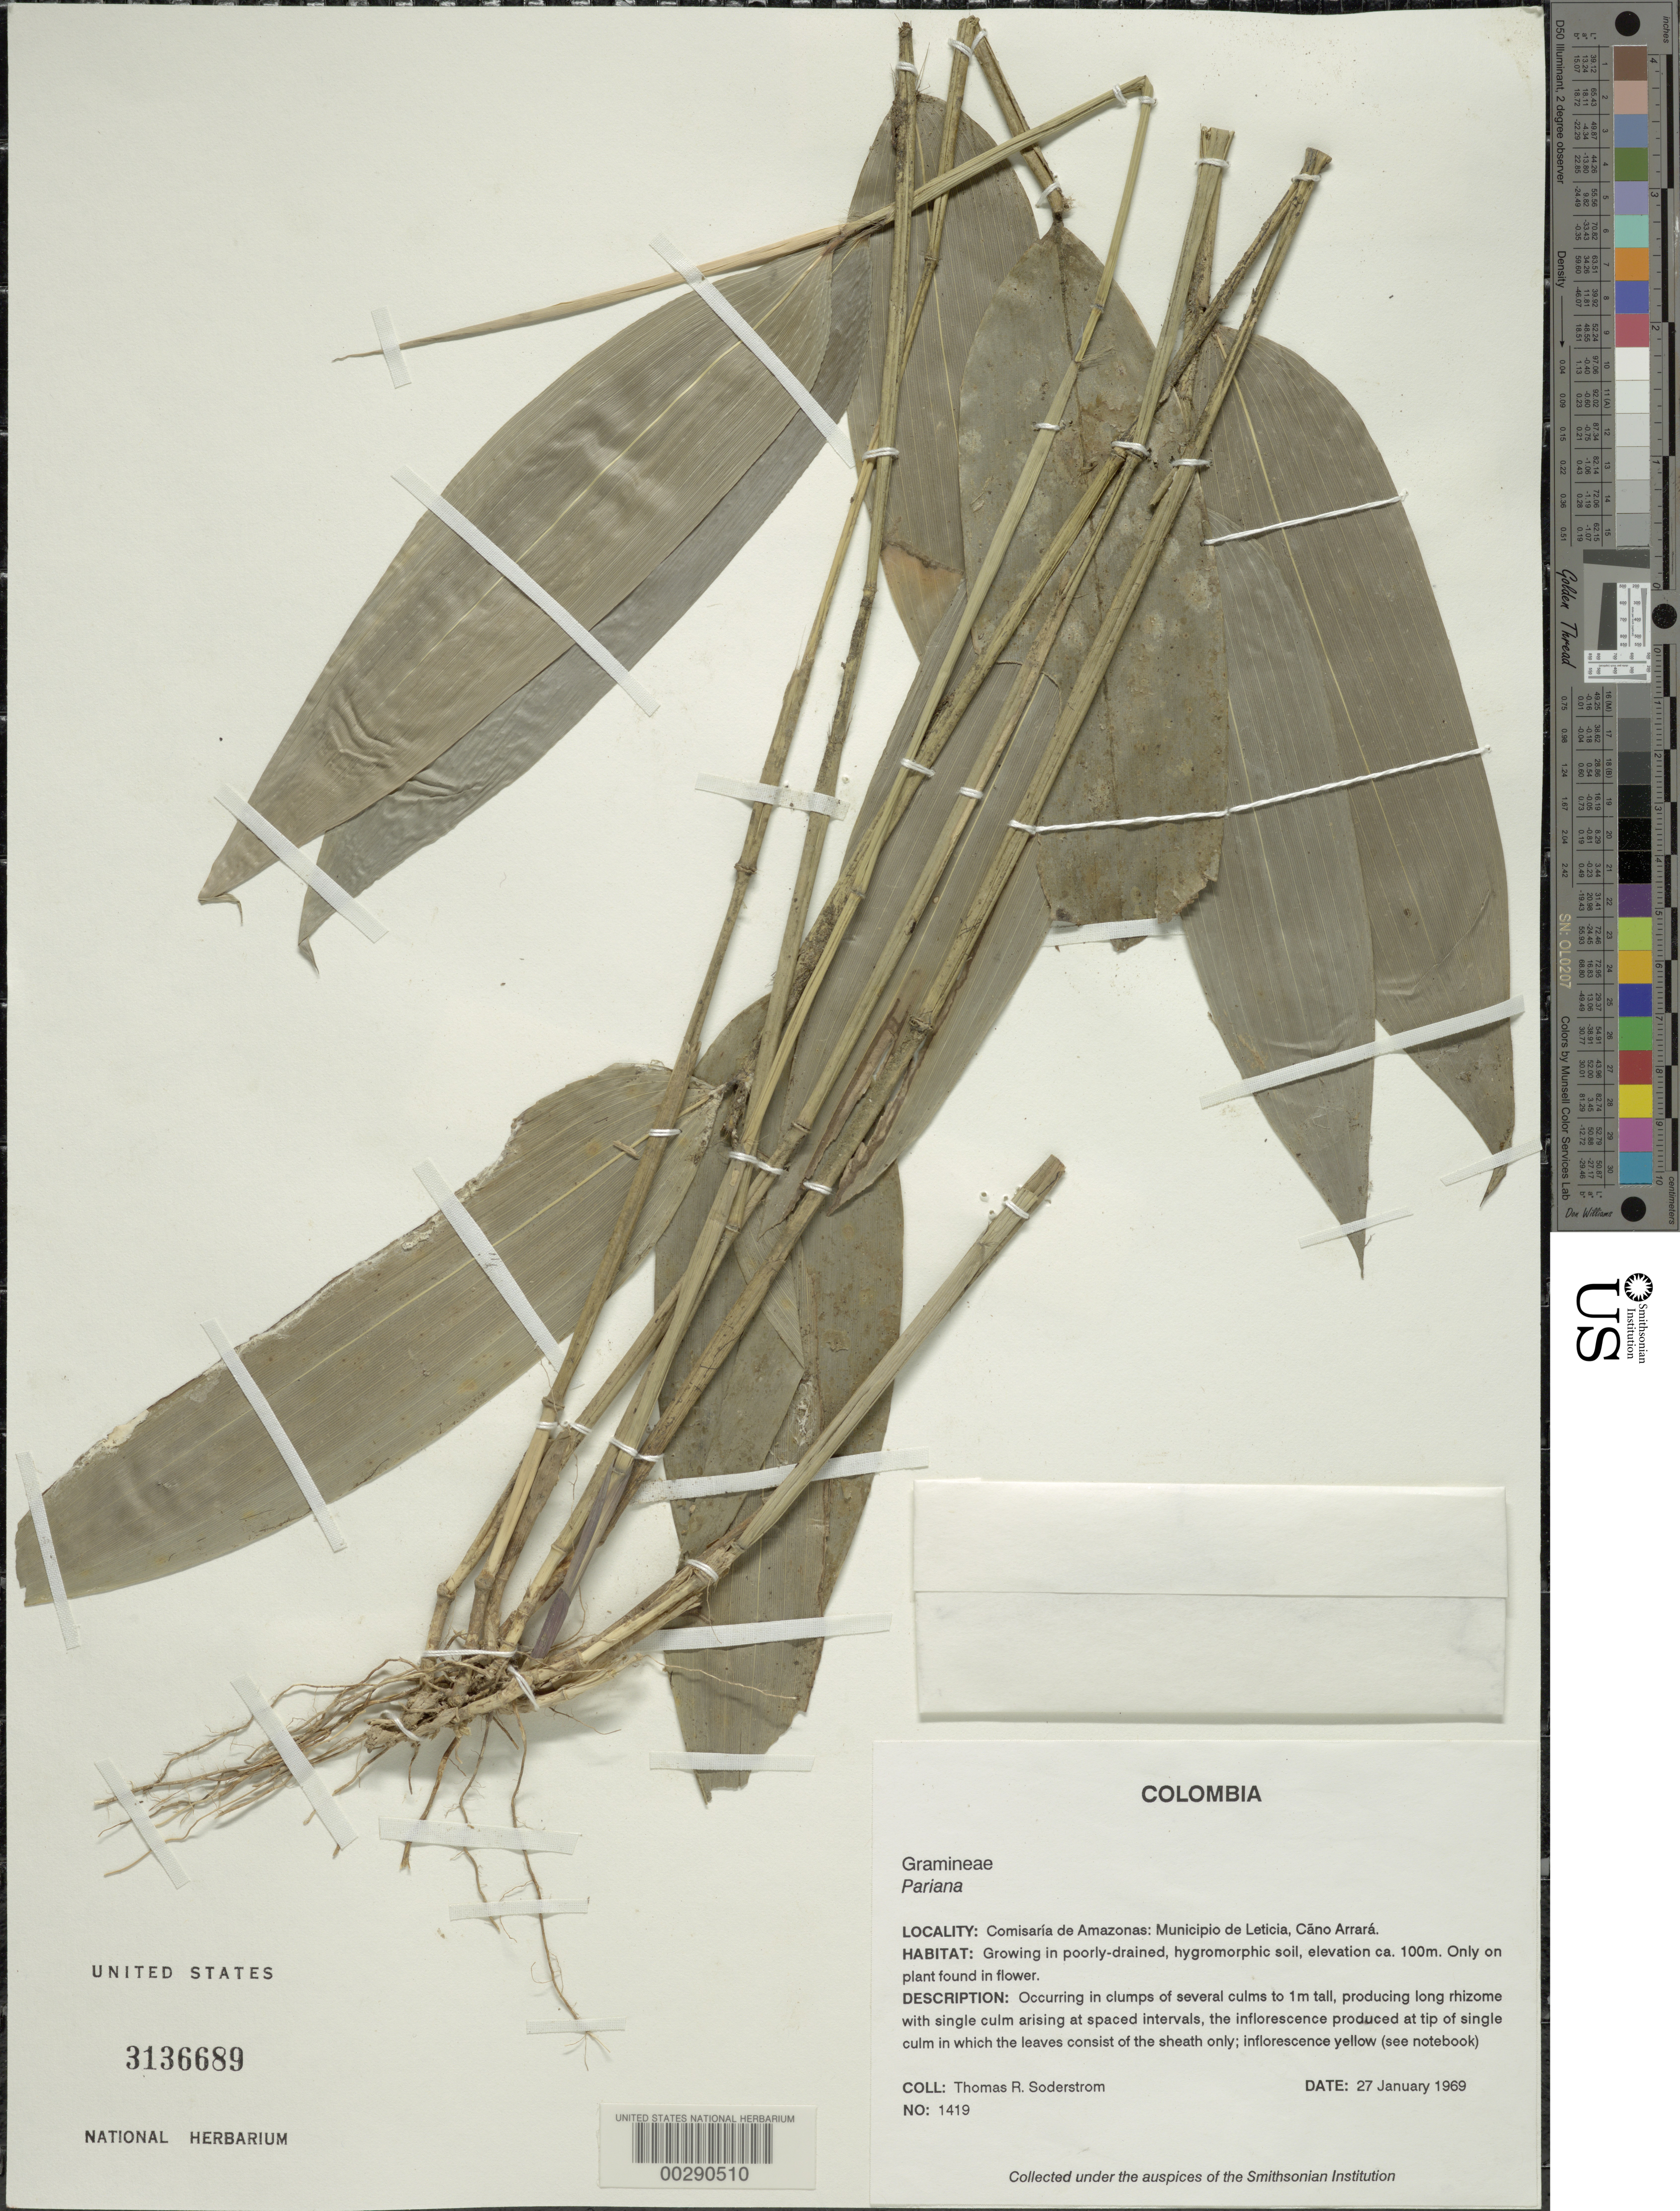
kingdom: Plantae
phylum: Tracheophyta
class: Liliopsida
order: Poales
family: Poaceae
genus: Pariana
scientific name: Pariana sp.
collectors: T. R. Soderstrom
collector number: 1419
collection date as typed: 27 Jan 1969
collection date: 1969-01-27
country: Colombia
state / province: Amazônas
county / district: Leticia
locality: Caño Arrara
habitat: In poorly-drained, hygromorphic soil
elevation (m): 100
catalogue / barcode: US 3136689